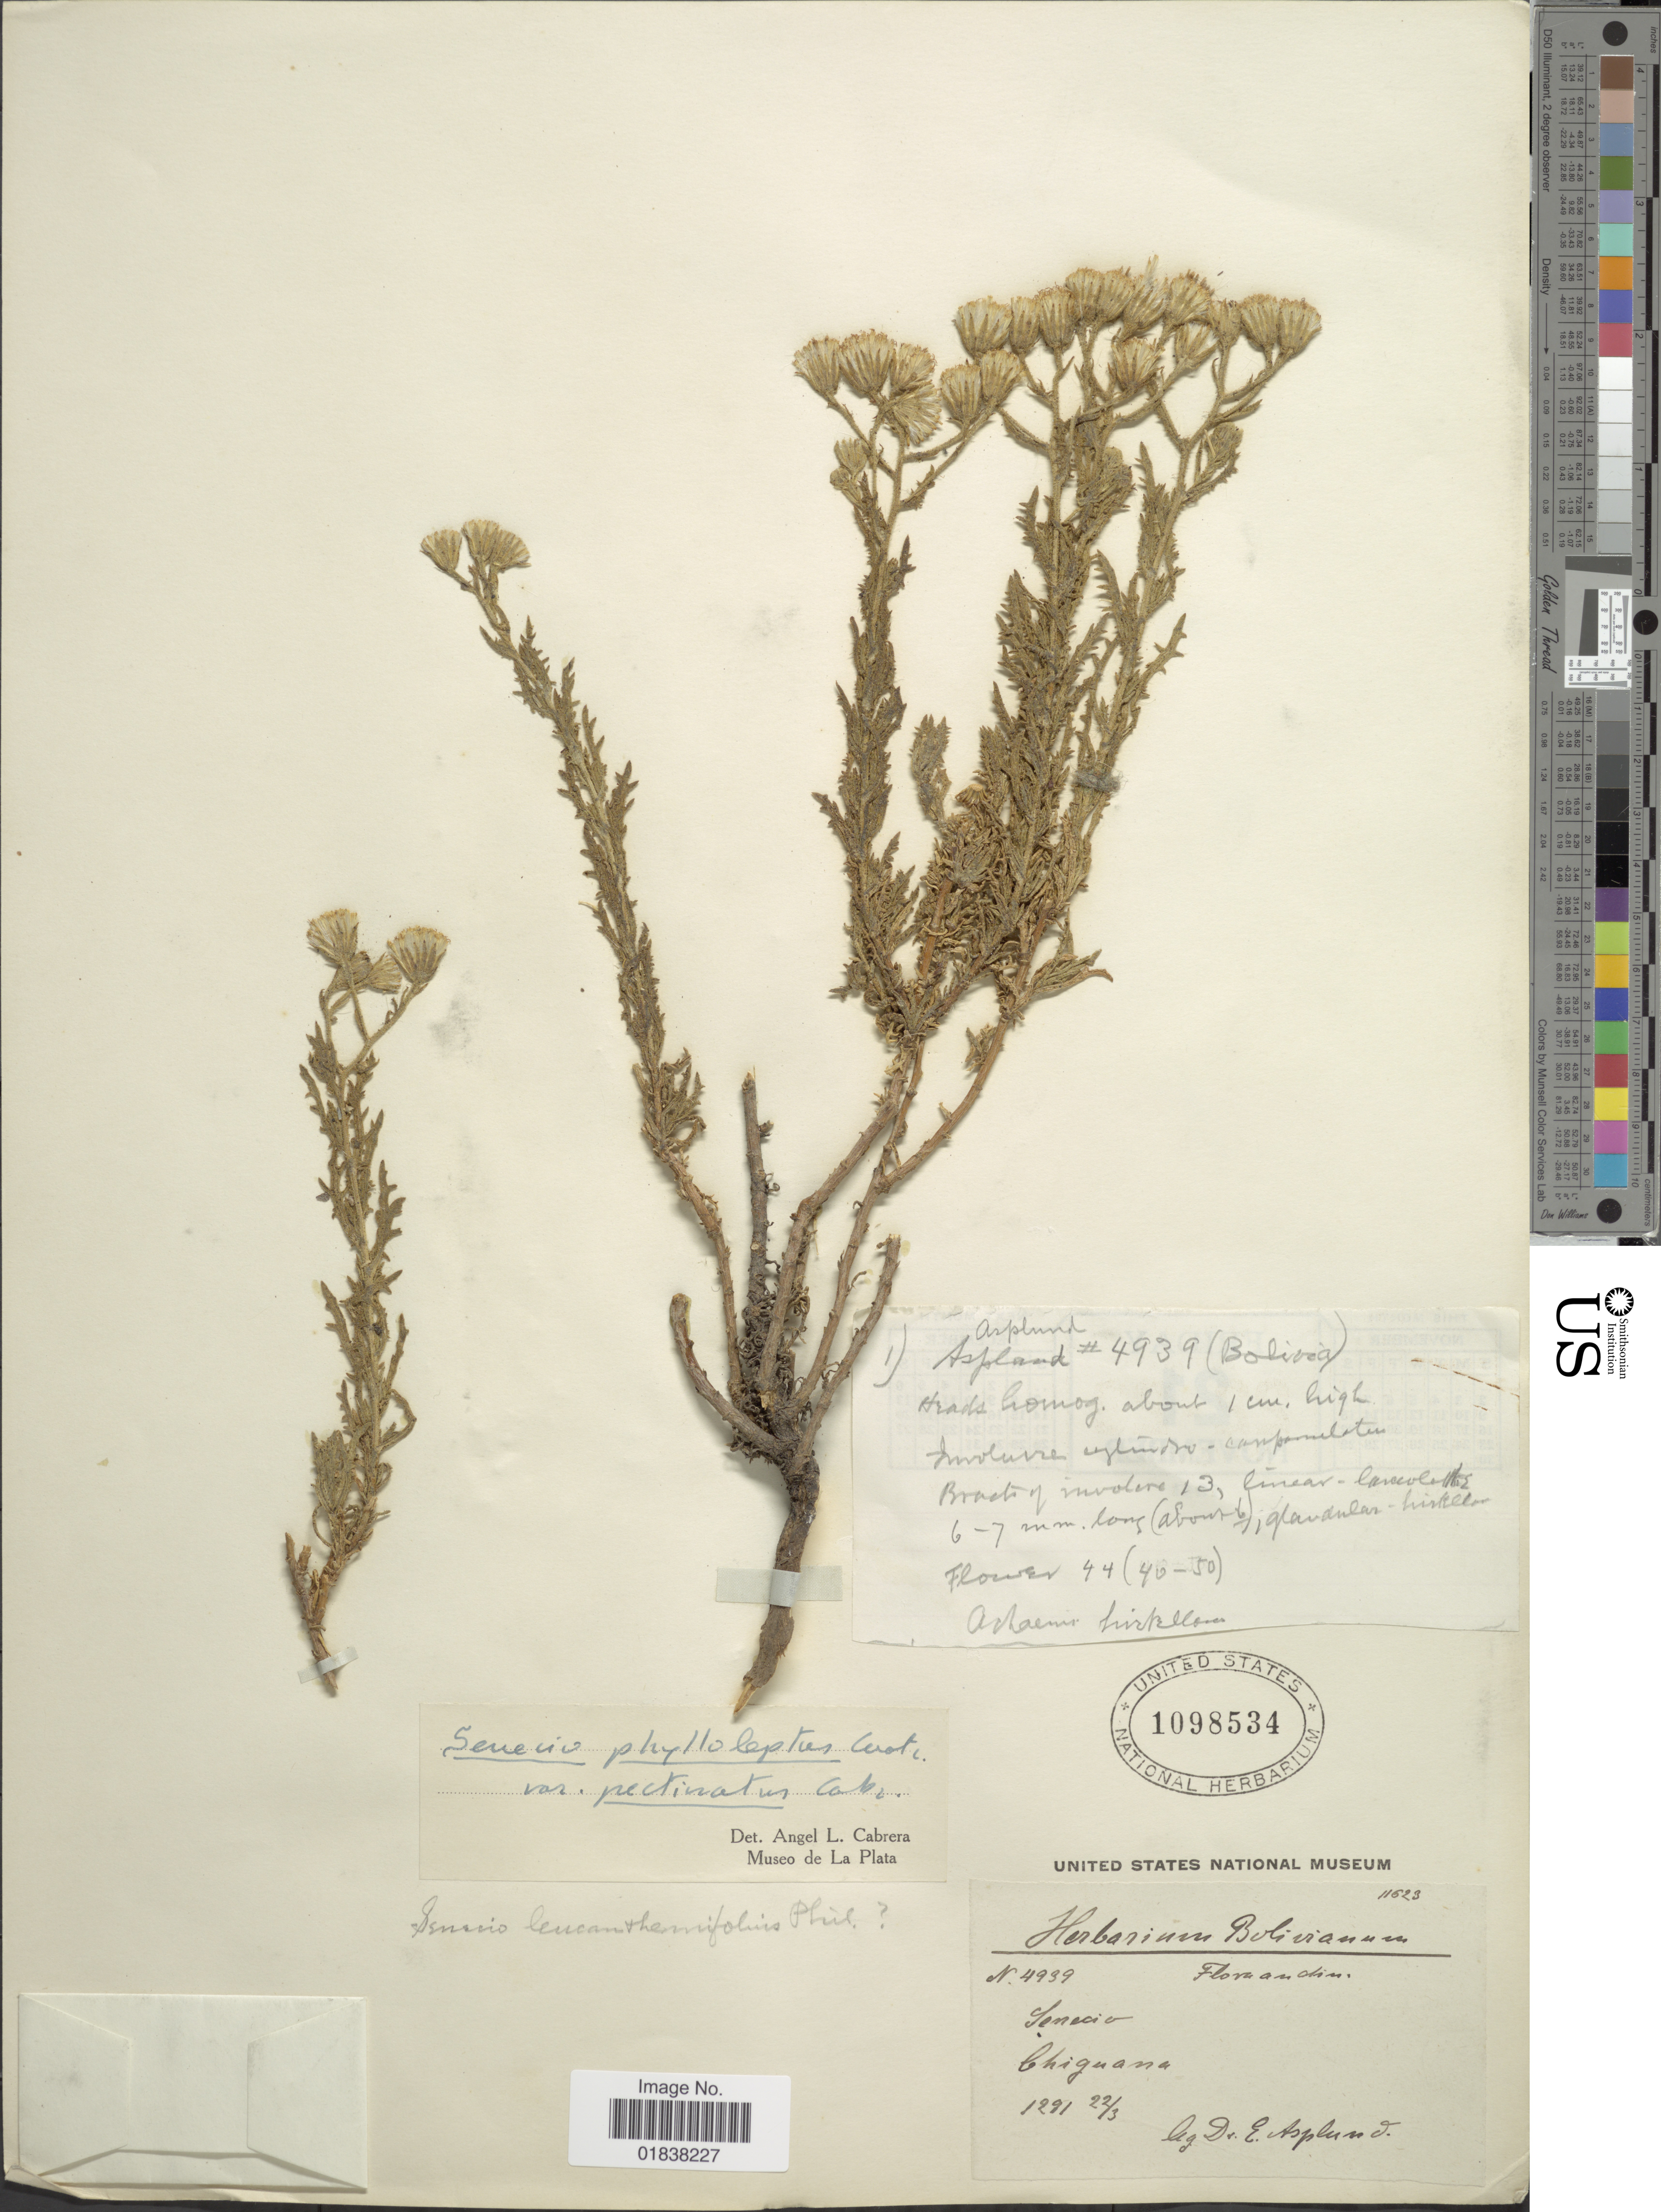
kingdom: Plantae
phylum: Tracheophyta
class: Magnoliopsida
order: Asterales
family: Asteraceae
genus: Senecio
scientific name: Senecio phylloleptus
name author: Cuatrec.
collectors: E. Asplund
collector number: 4939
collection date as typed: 1291 22/3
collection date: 1921-03-22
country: Bolivia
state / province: Potosi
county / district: Nor Lipez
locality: Chiguana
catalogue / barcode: US 1098534